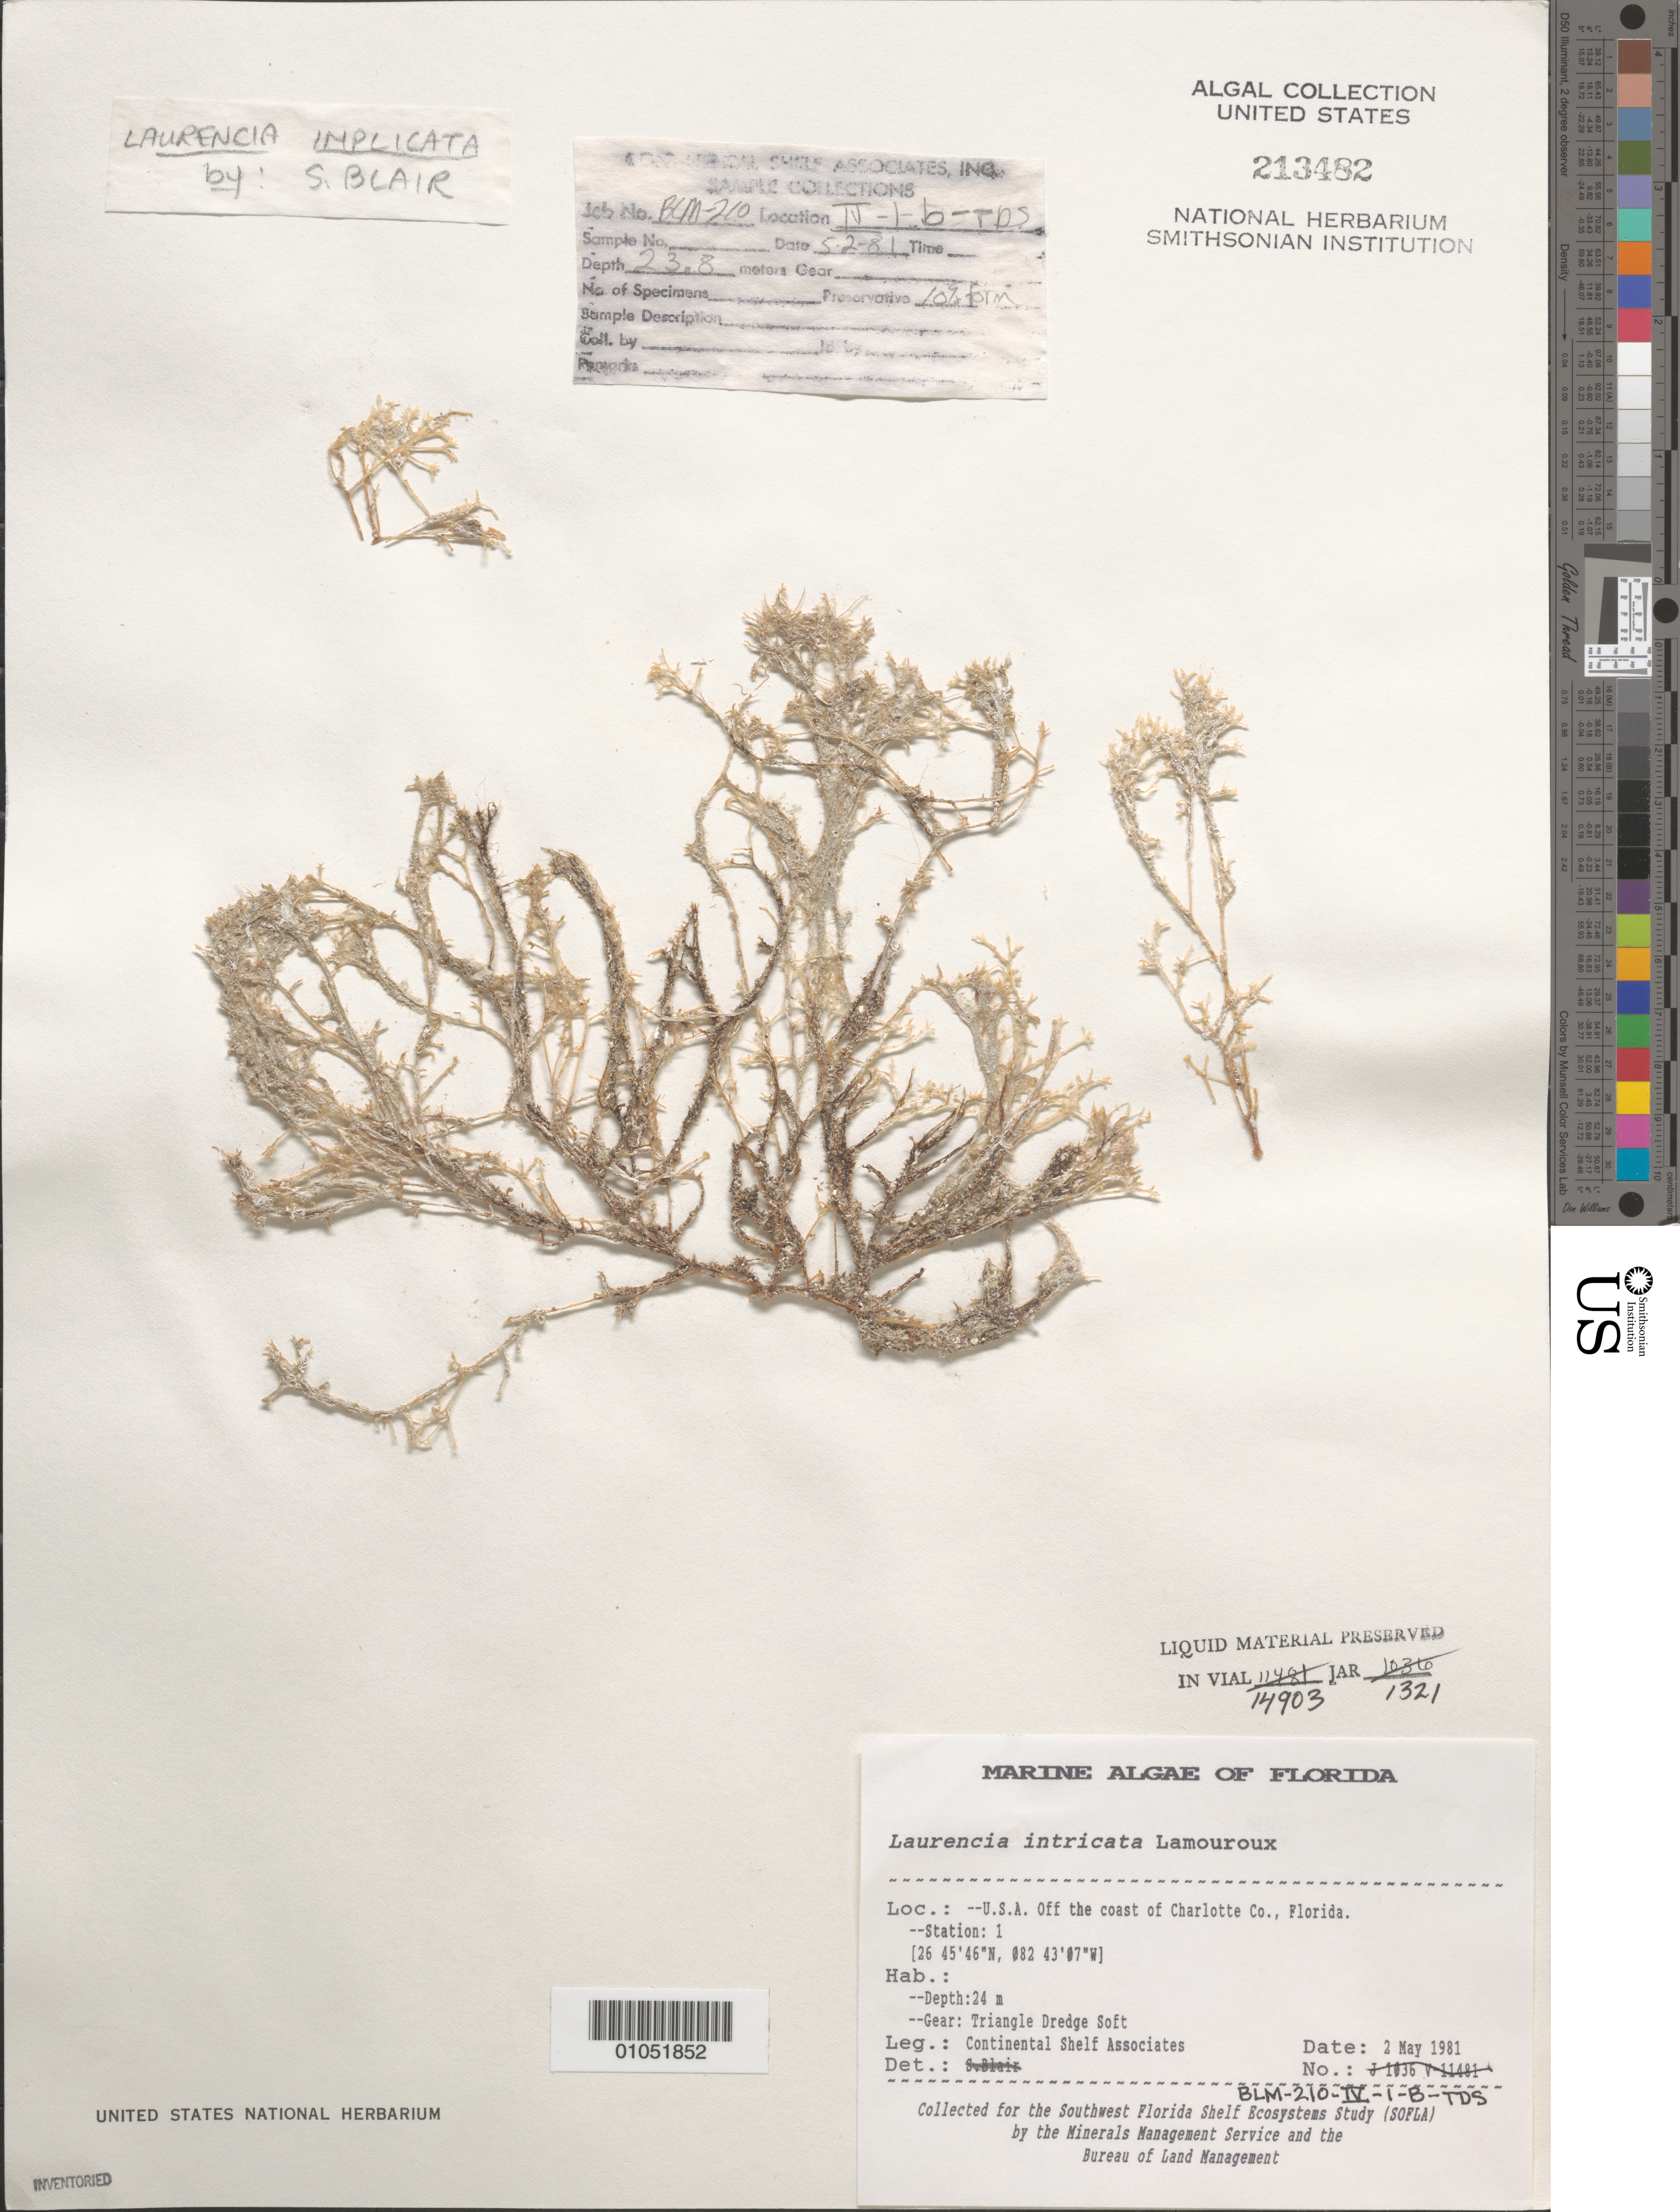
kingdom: Plantae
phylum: Rhodophyta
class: Florideophyceae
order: Ceramiales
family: Rhodomelaceae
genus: Laurencia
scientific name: Laurencia intricata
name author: J.V.Lamouroux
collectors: Continental Shelf Associates for the MMS/BLM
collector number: BLM-210-IV-1-B-TDS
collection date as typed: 02 May 1981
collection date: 1981-05-02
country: United States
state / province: Florida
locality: Gulf of Mexico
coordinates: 26 45'46"N, 82 43'07"W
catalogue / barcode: US 213482